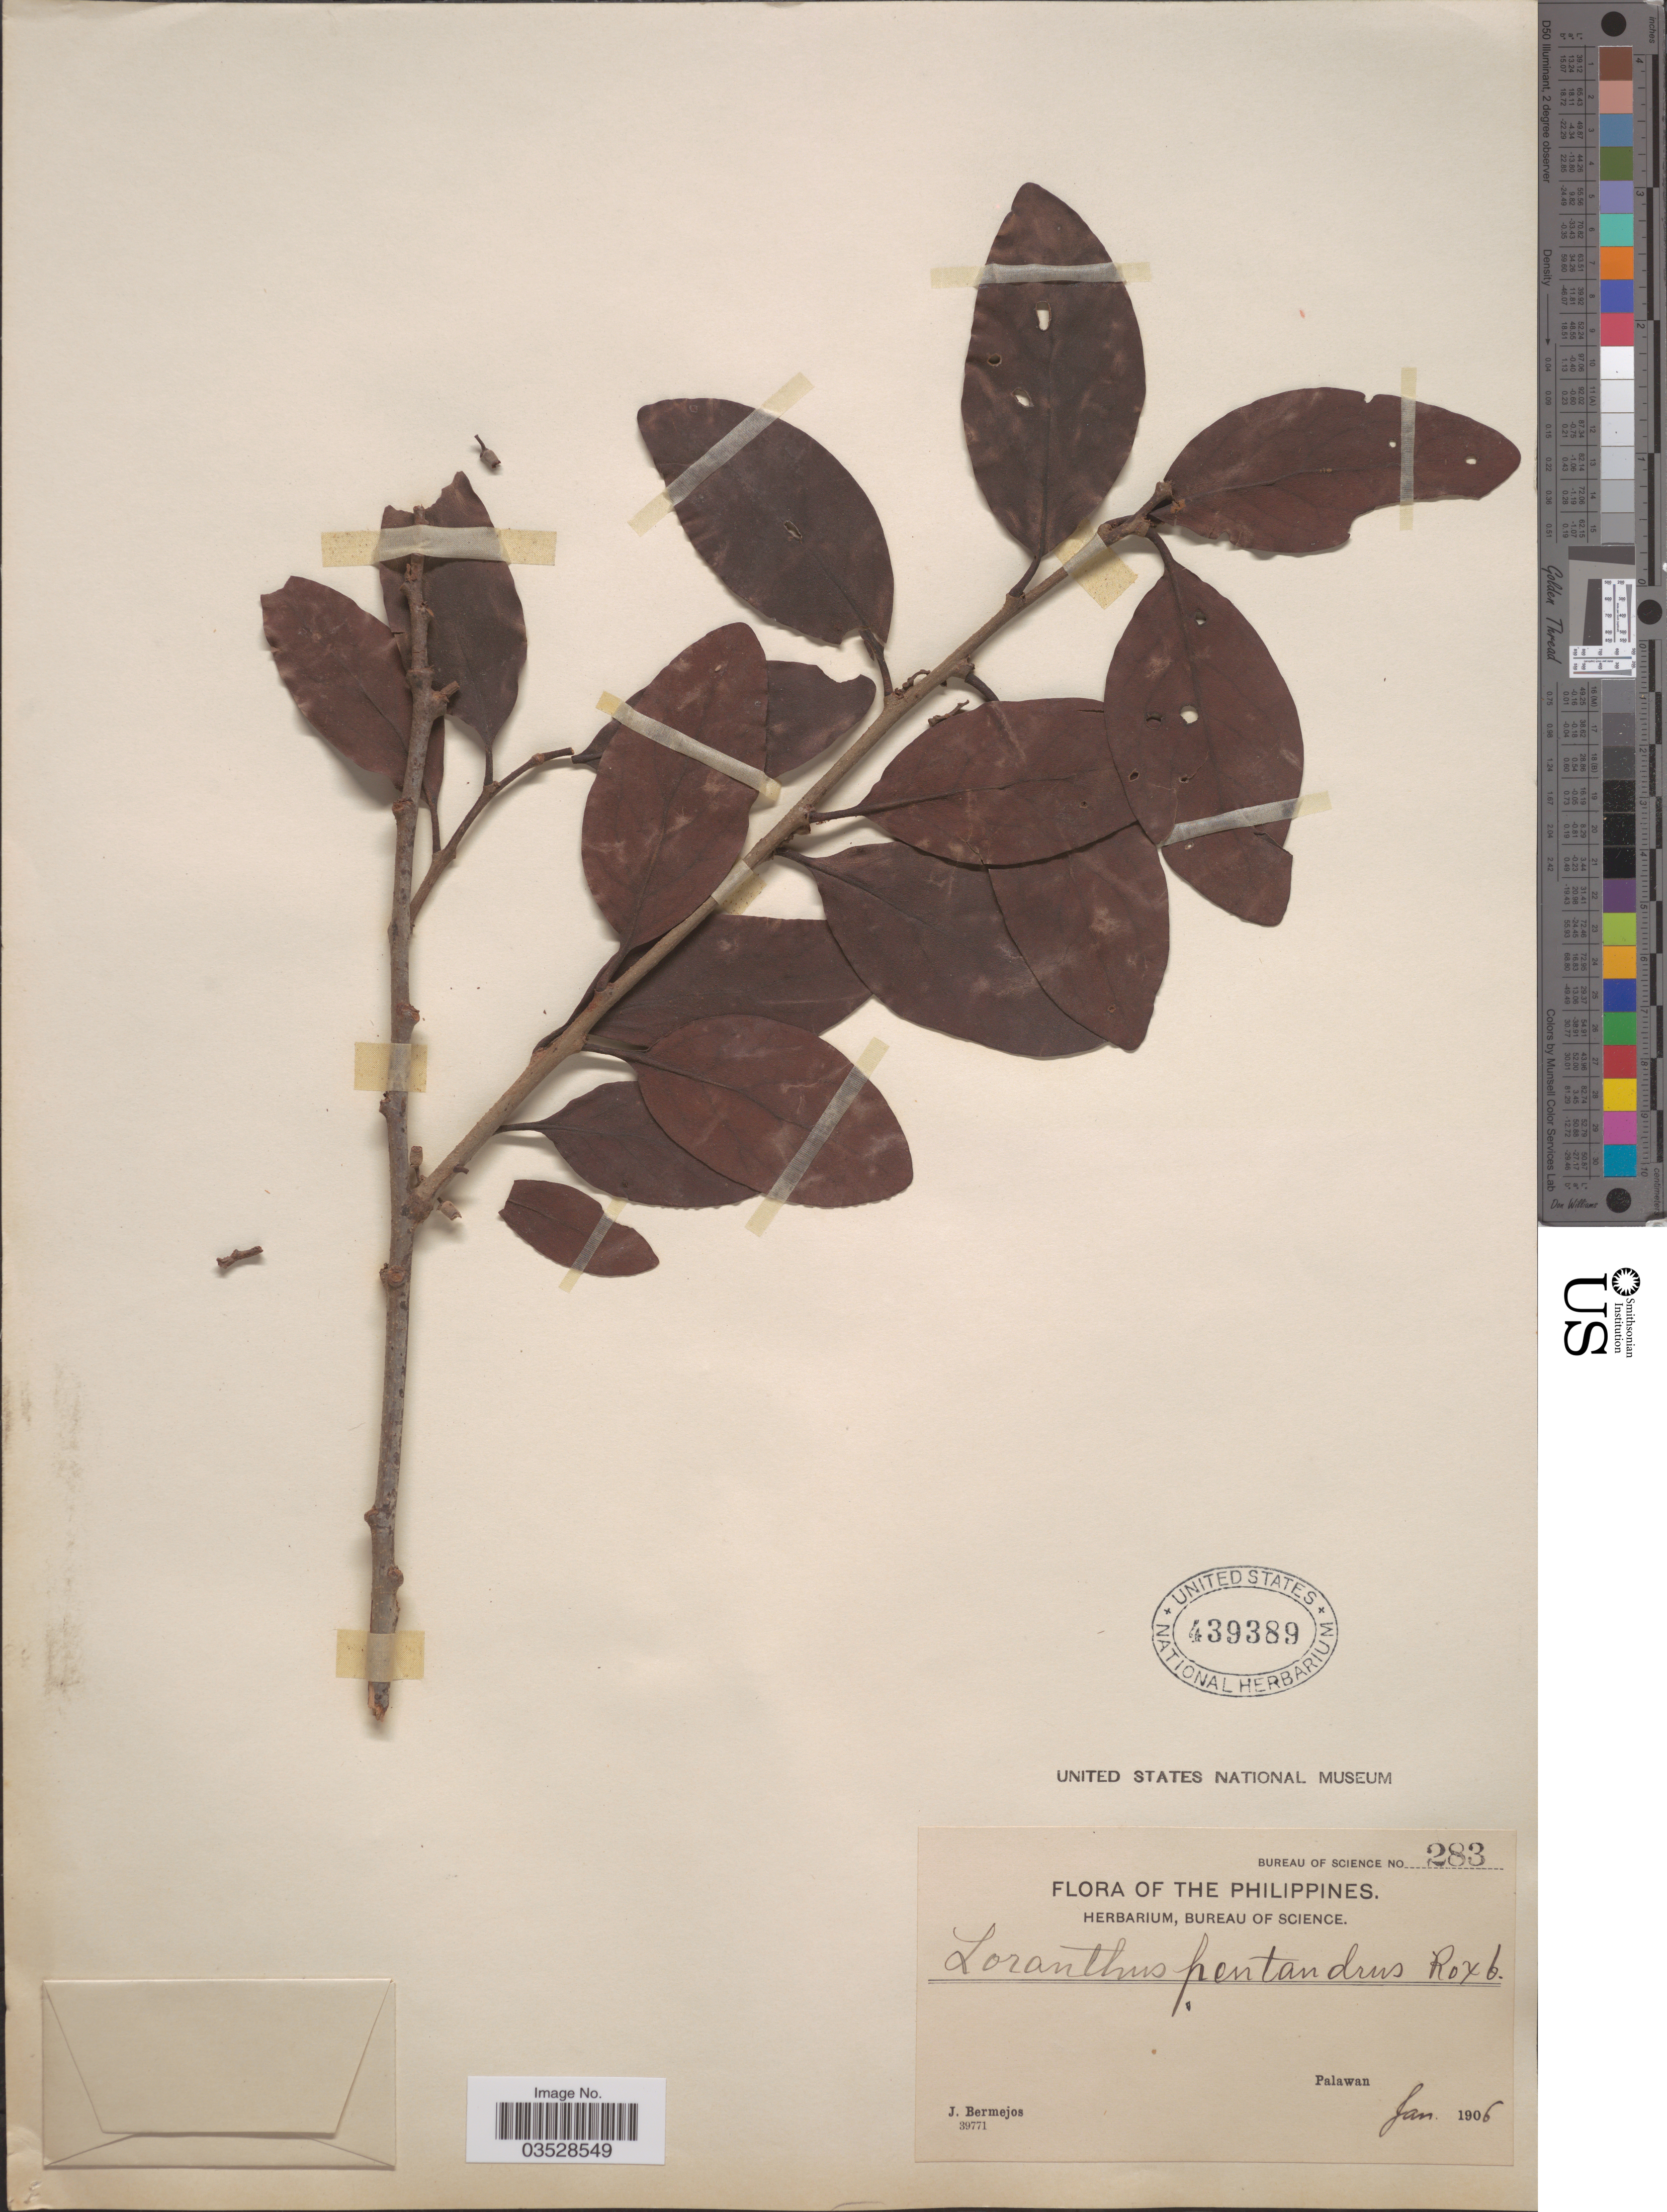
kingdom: Plantae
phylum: Tracheophyta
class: Magnoliopsida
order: Santalales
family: Loranthaceae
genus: Loranthus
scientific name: Loranthus pentandrus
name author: L.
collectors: J. Bermejos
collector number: Bureau of Science 283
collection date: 1906-01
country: Philippines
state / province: Mimaropa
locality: Palawan.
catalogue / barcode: US 439389